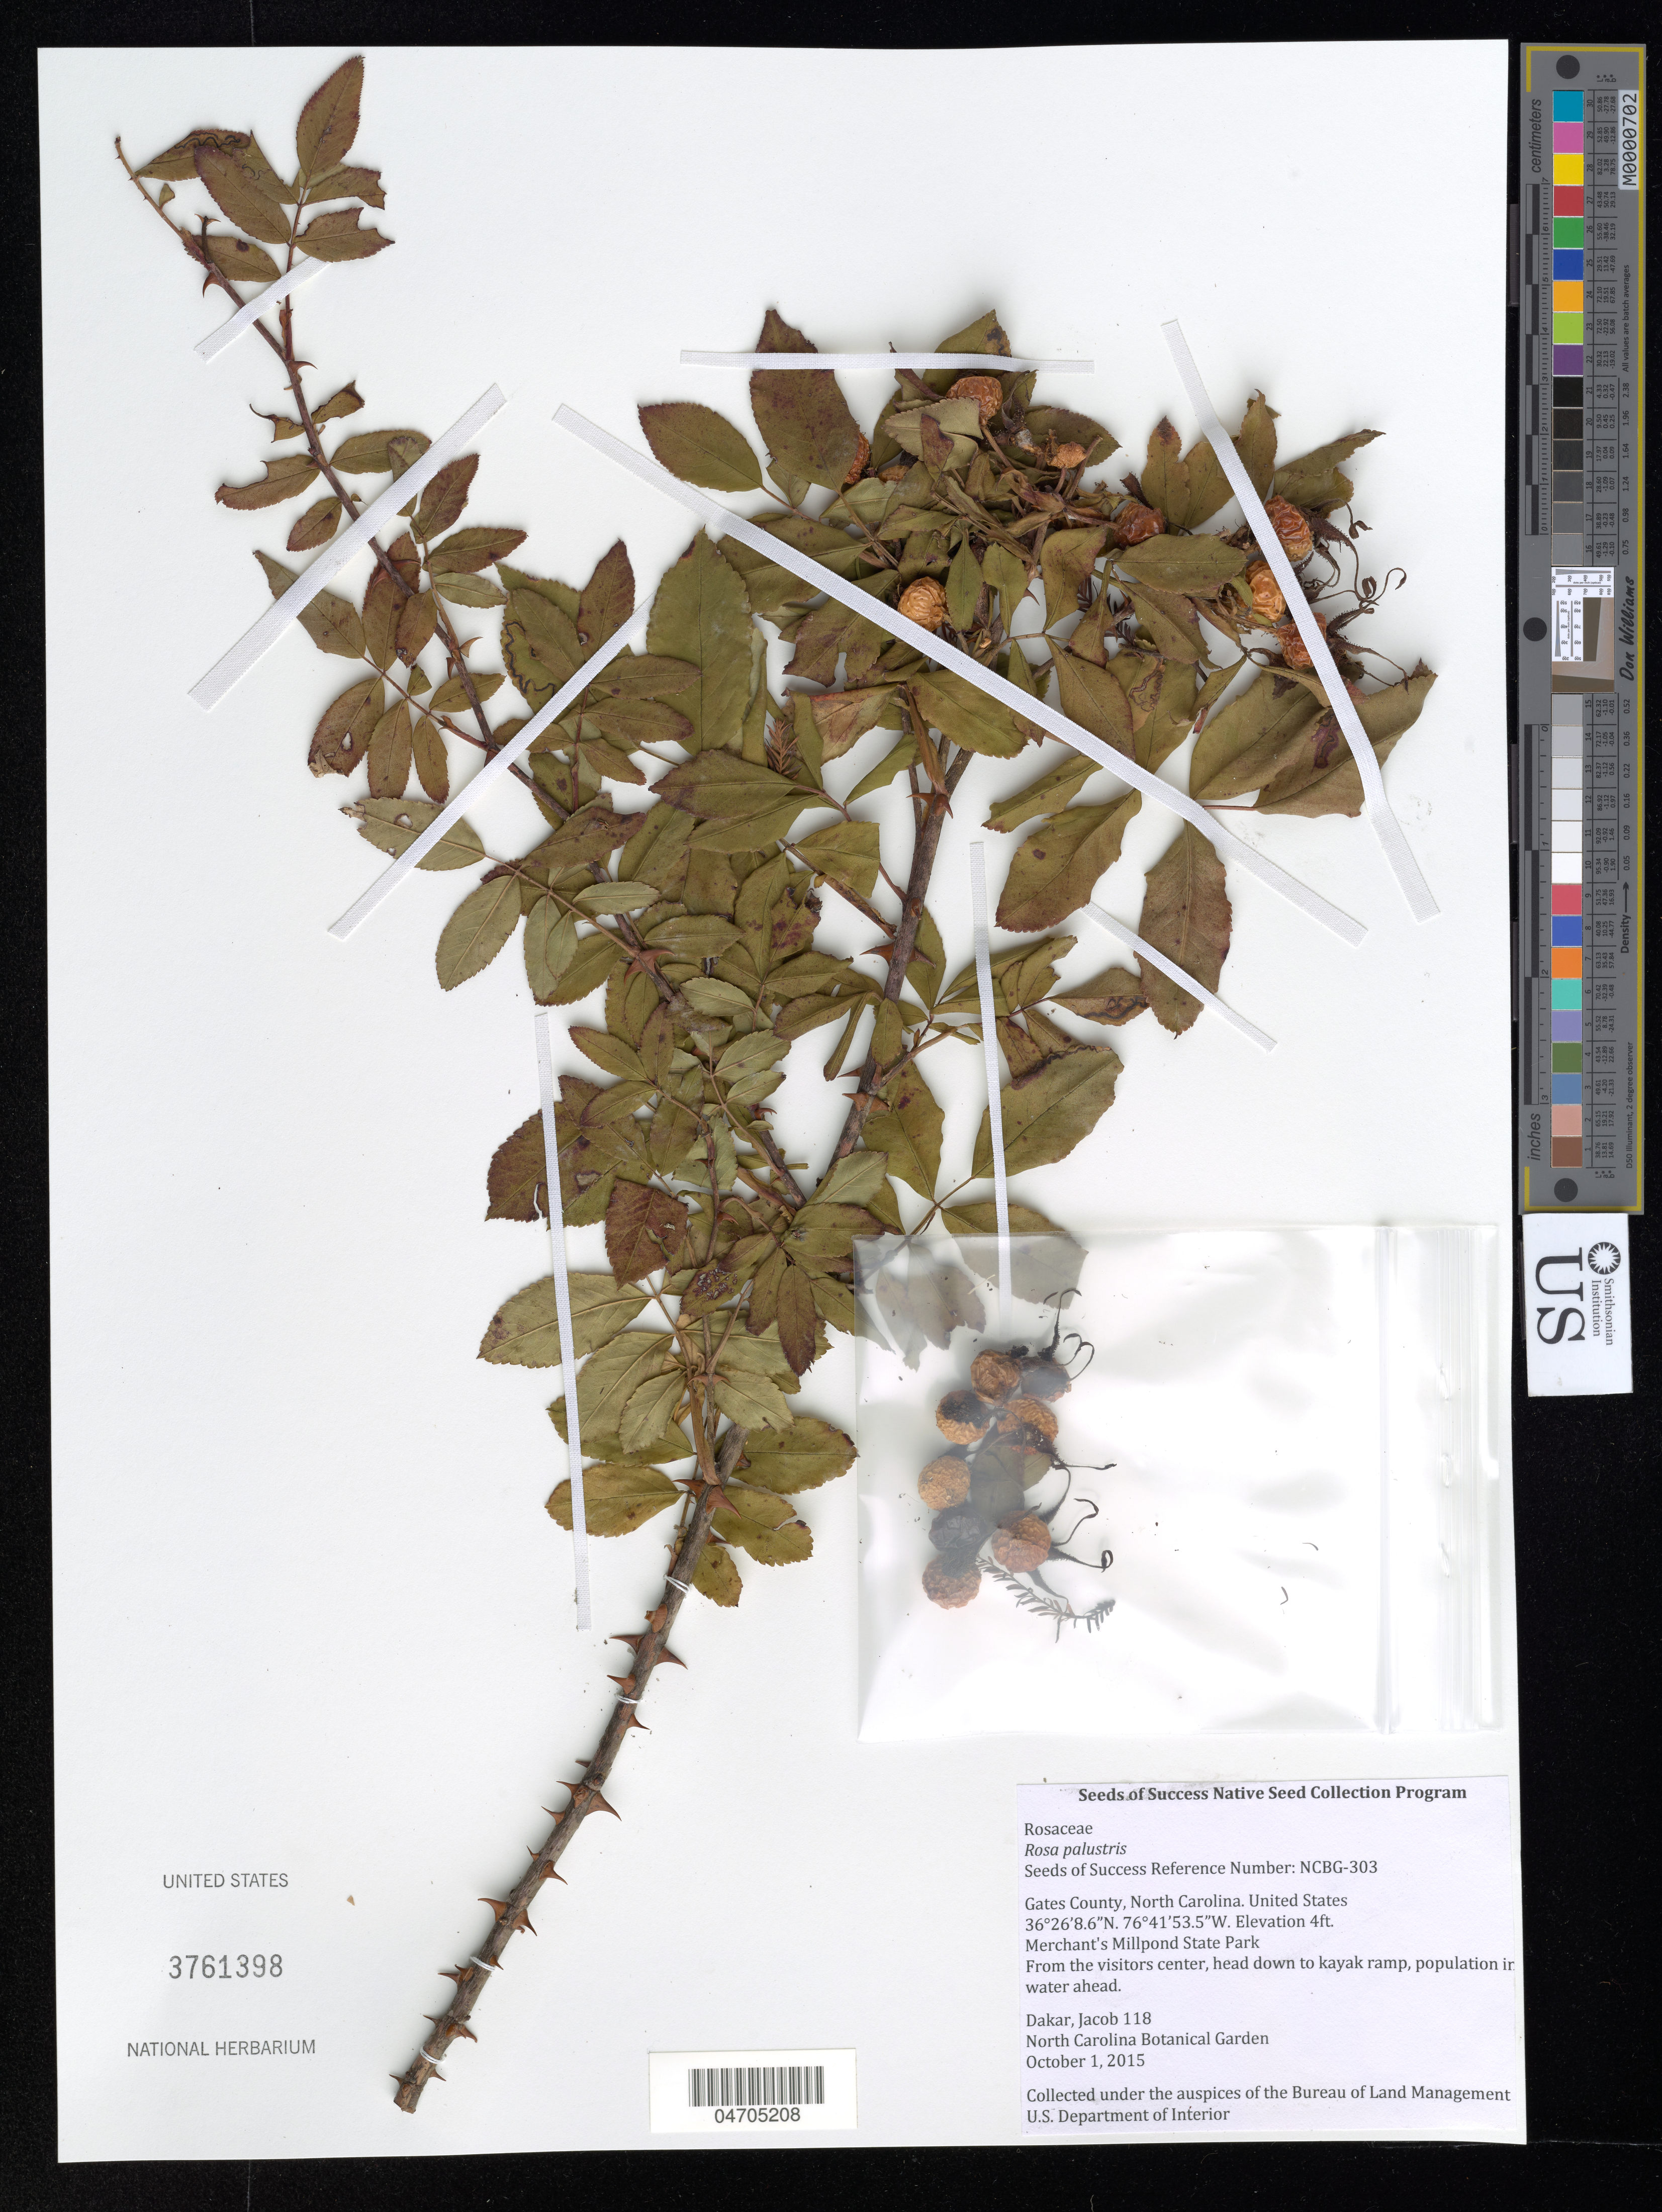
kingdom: Plantae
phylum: Tracheophyta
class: Magnoliopsida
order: Rosales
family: Rosaceae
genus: Rosa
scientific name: Rosa palustris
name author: Marshall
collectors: J. Dakar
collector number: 118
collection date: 2015-10-01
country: United States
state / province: North Carolina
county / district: Gates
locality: Gates County. Merchant's Millpond State Park. From the visitors center, head down to kayak ramp, population in water ahead.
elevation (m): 1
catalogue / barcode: US 3761398